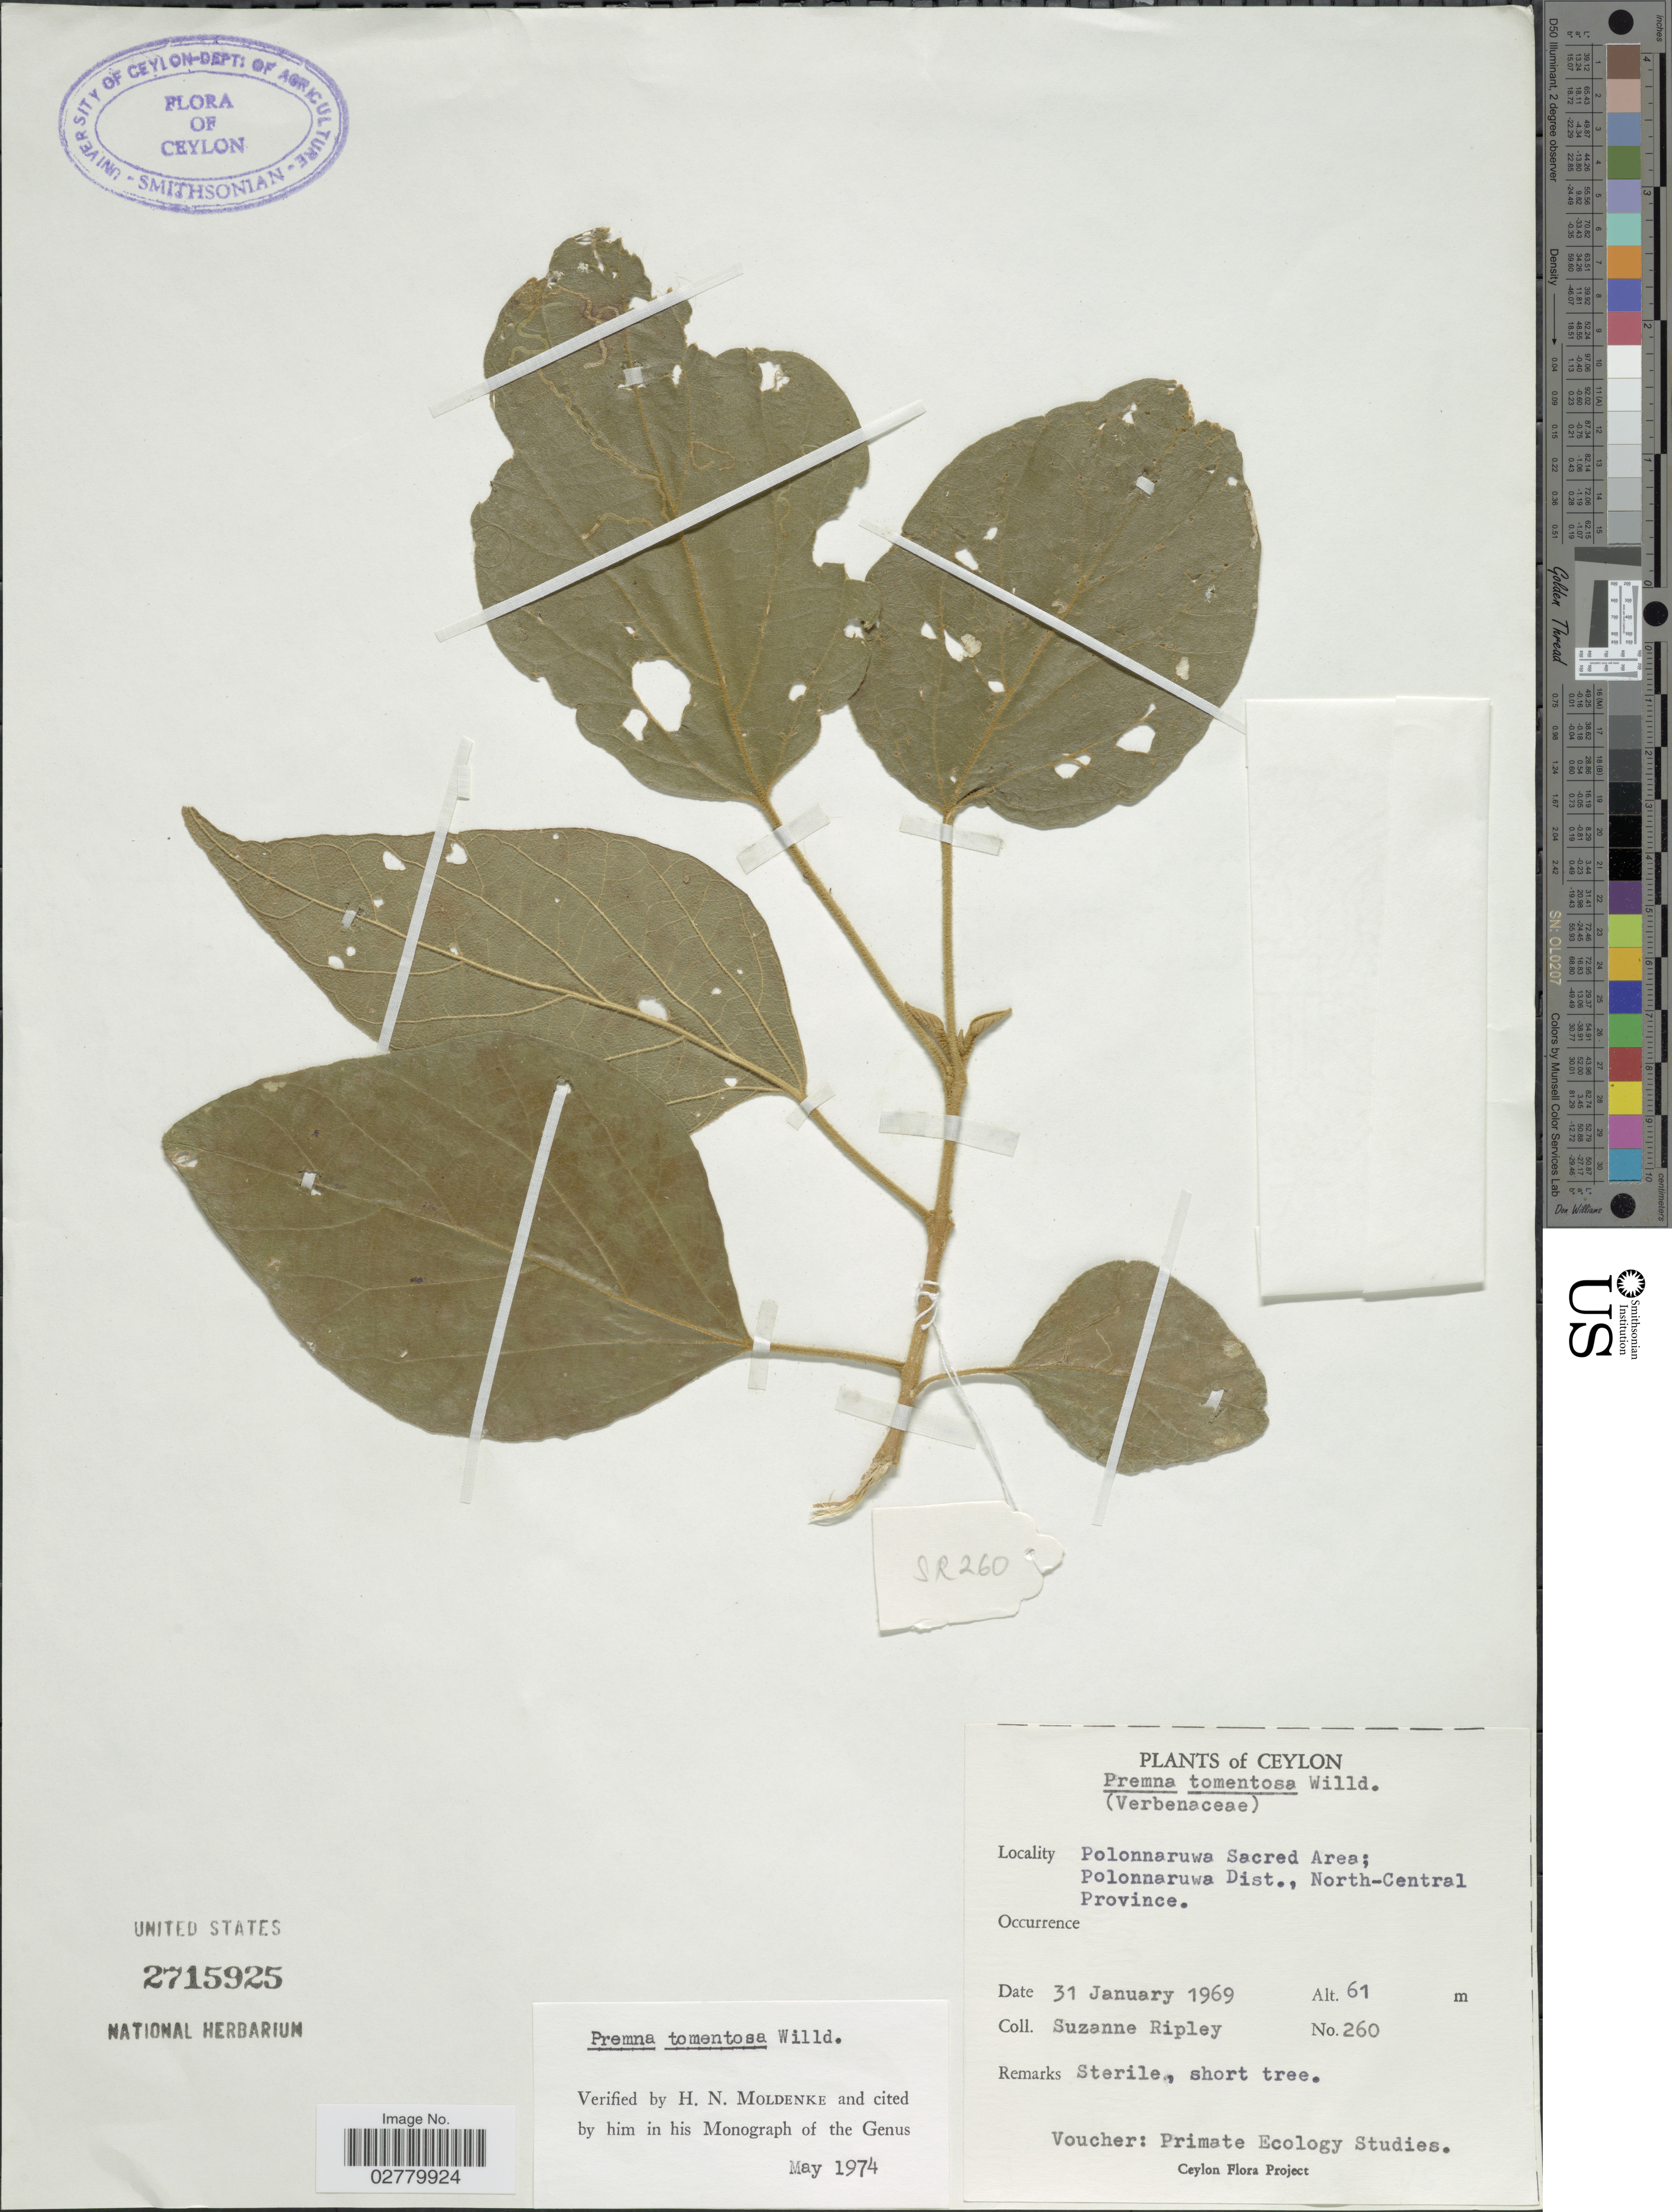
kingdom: Plantae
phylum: Tracheophyta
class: Magnoliopsida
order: Lamiales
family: Lamiaceae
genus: Premna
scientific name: Premna tomentosa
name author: Willd.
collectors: S. Ripley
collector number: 260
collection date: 1969-01-31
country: Sri Lanka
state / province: North Central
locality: Ceylon. Polonnaruwa Sacred Area; Polonnaruwa Dist.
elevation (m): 61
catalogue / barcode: US 2715925